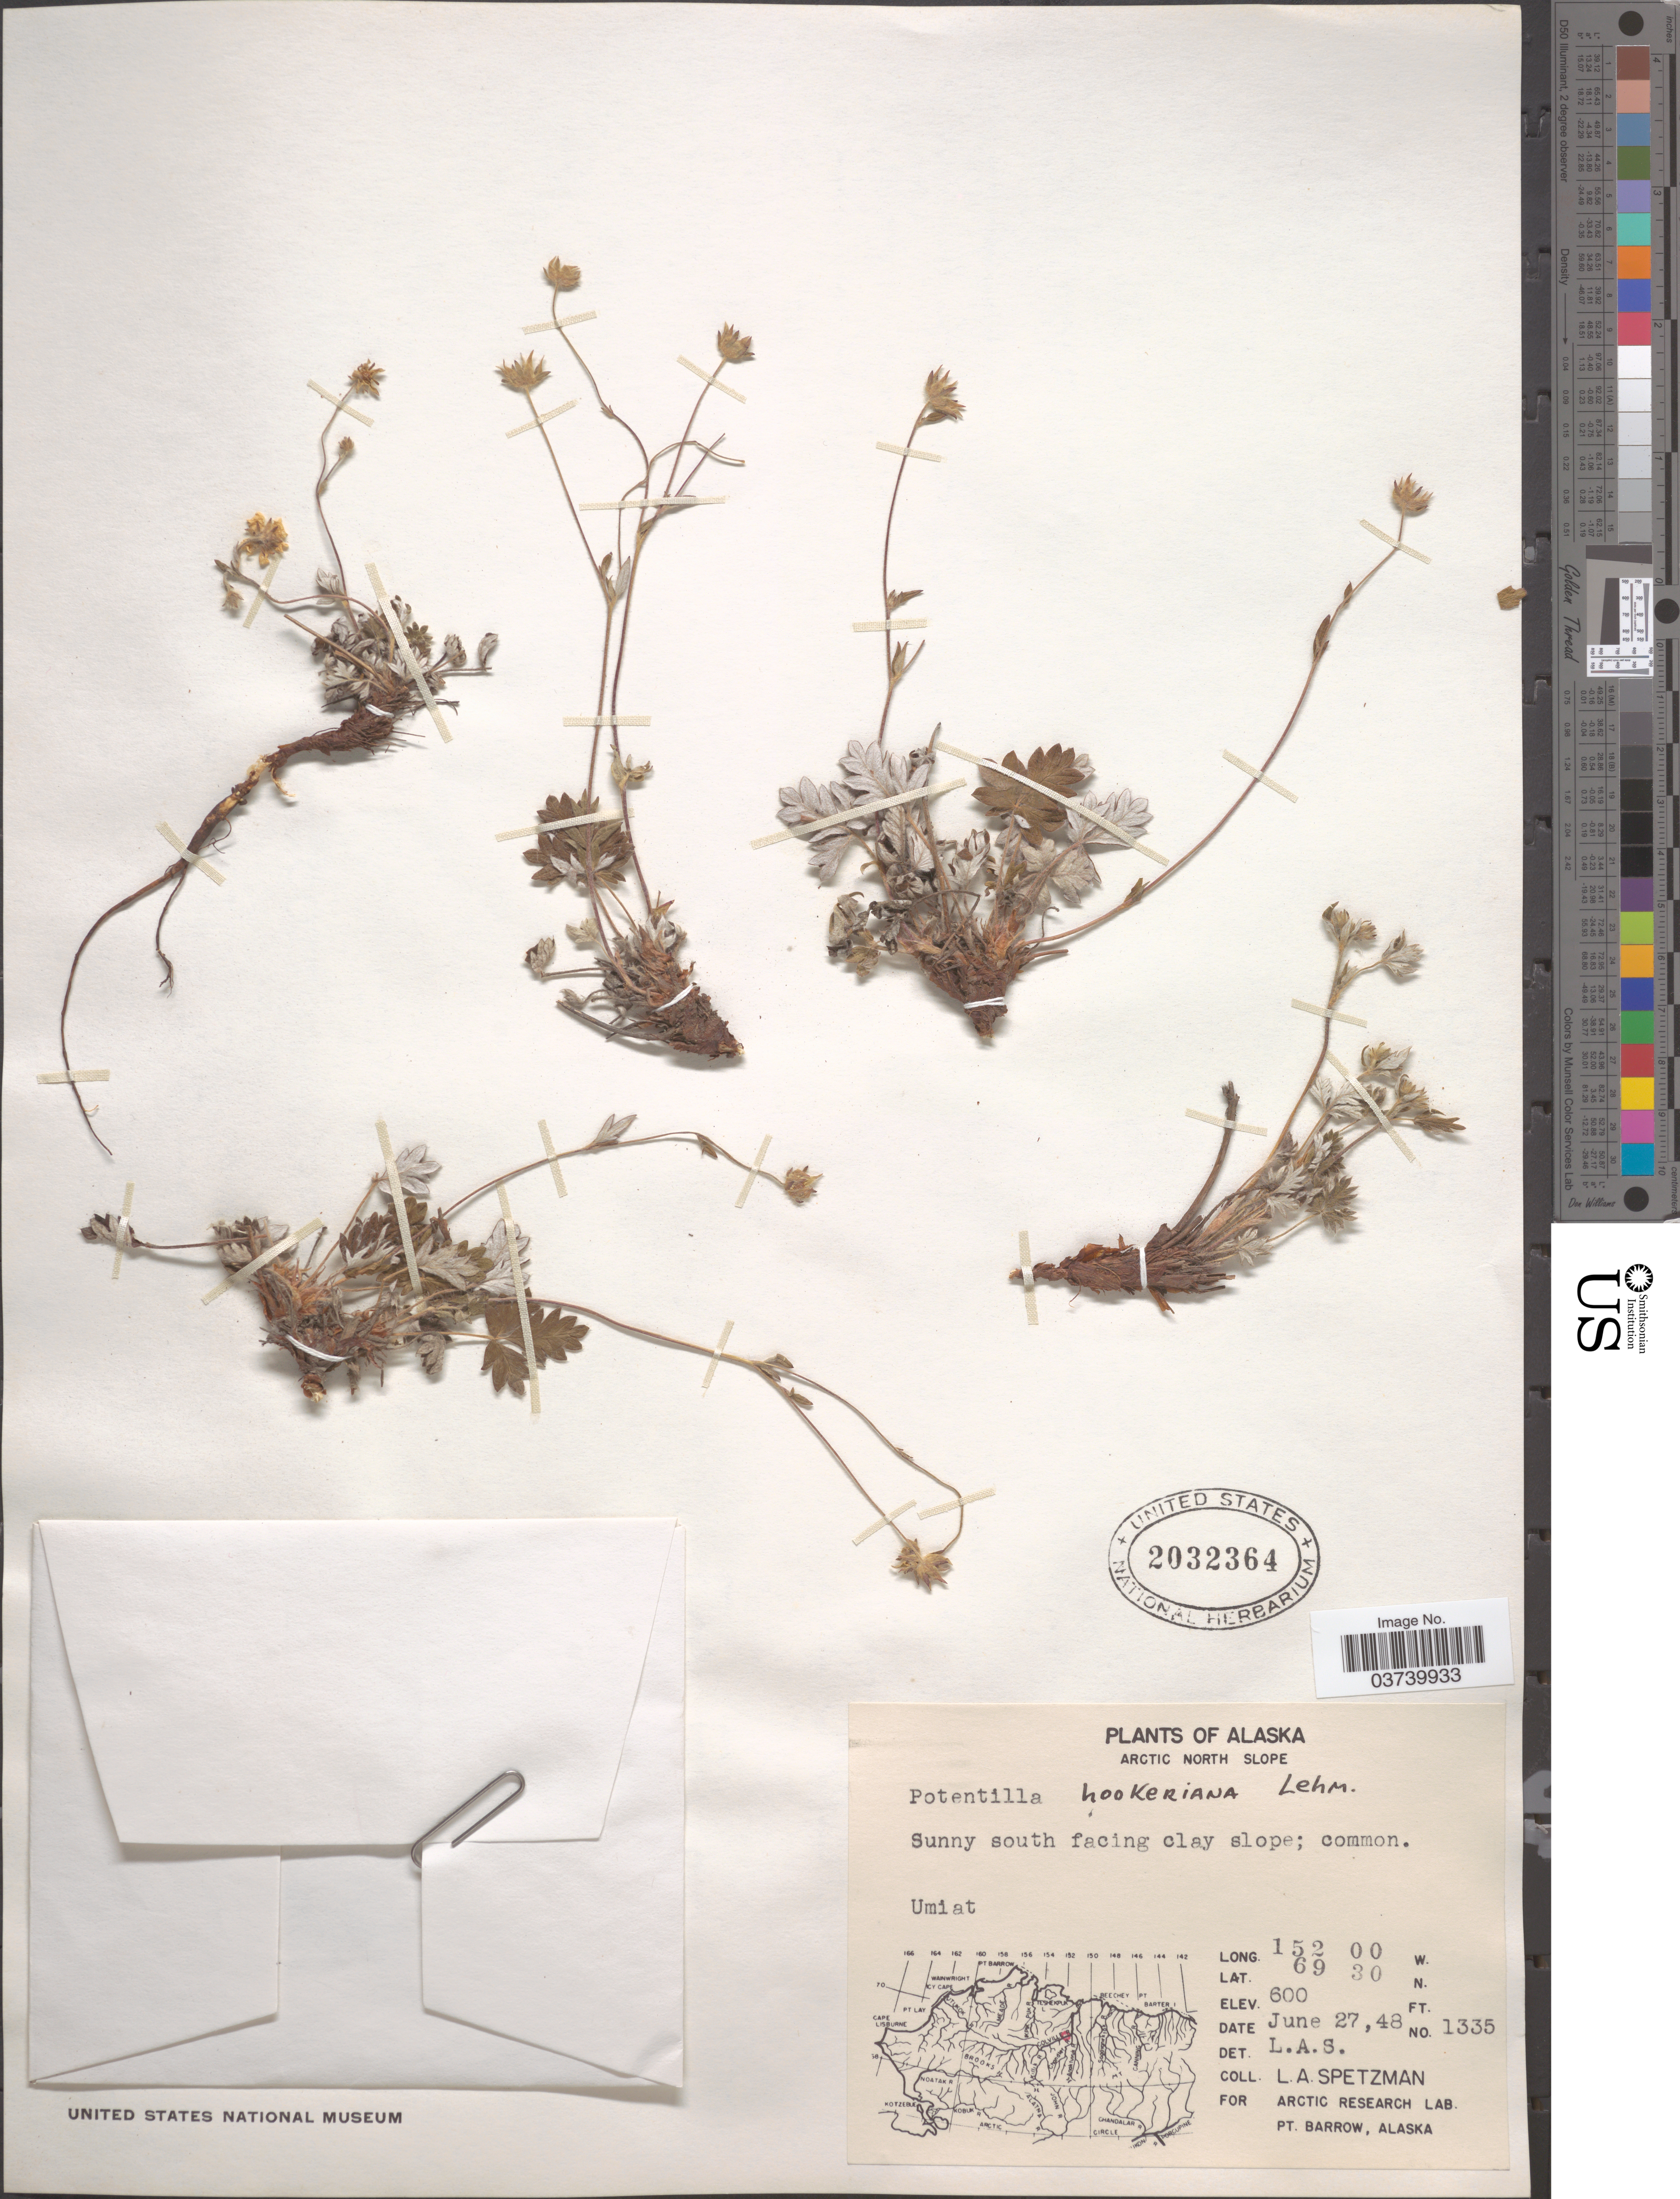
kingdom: Plantae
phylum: Tracheophyta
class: Magnoliopsida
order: Rosales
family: Rosaceae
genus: Potentilla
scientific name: Potentilla hookeriana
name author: F. Lehm.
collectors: L. Spetzman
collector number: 1335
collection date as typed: Transcribed d/m/y: 27/6/48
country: United States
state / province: Alaska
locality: Arctic North Slope. Umiat.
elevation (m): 183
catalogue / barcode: US 2032364